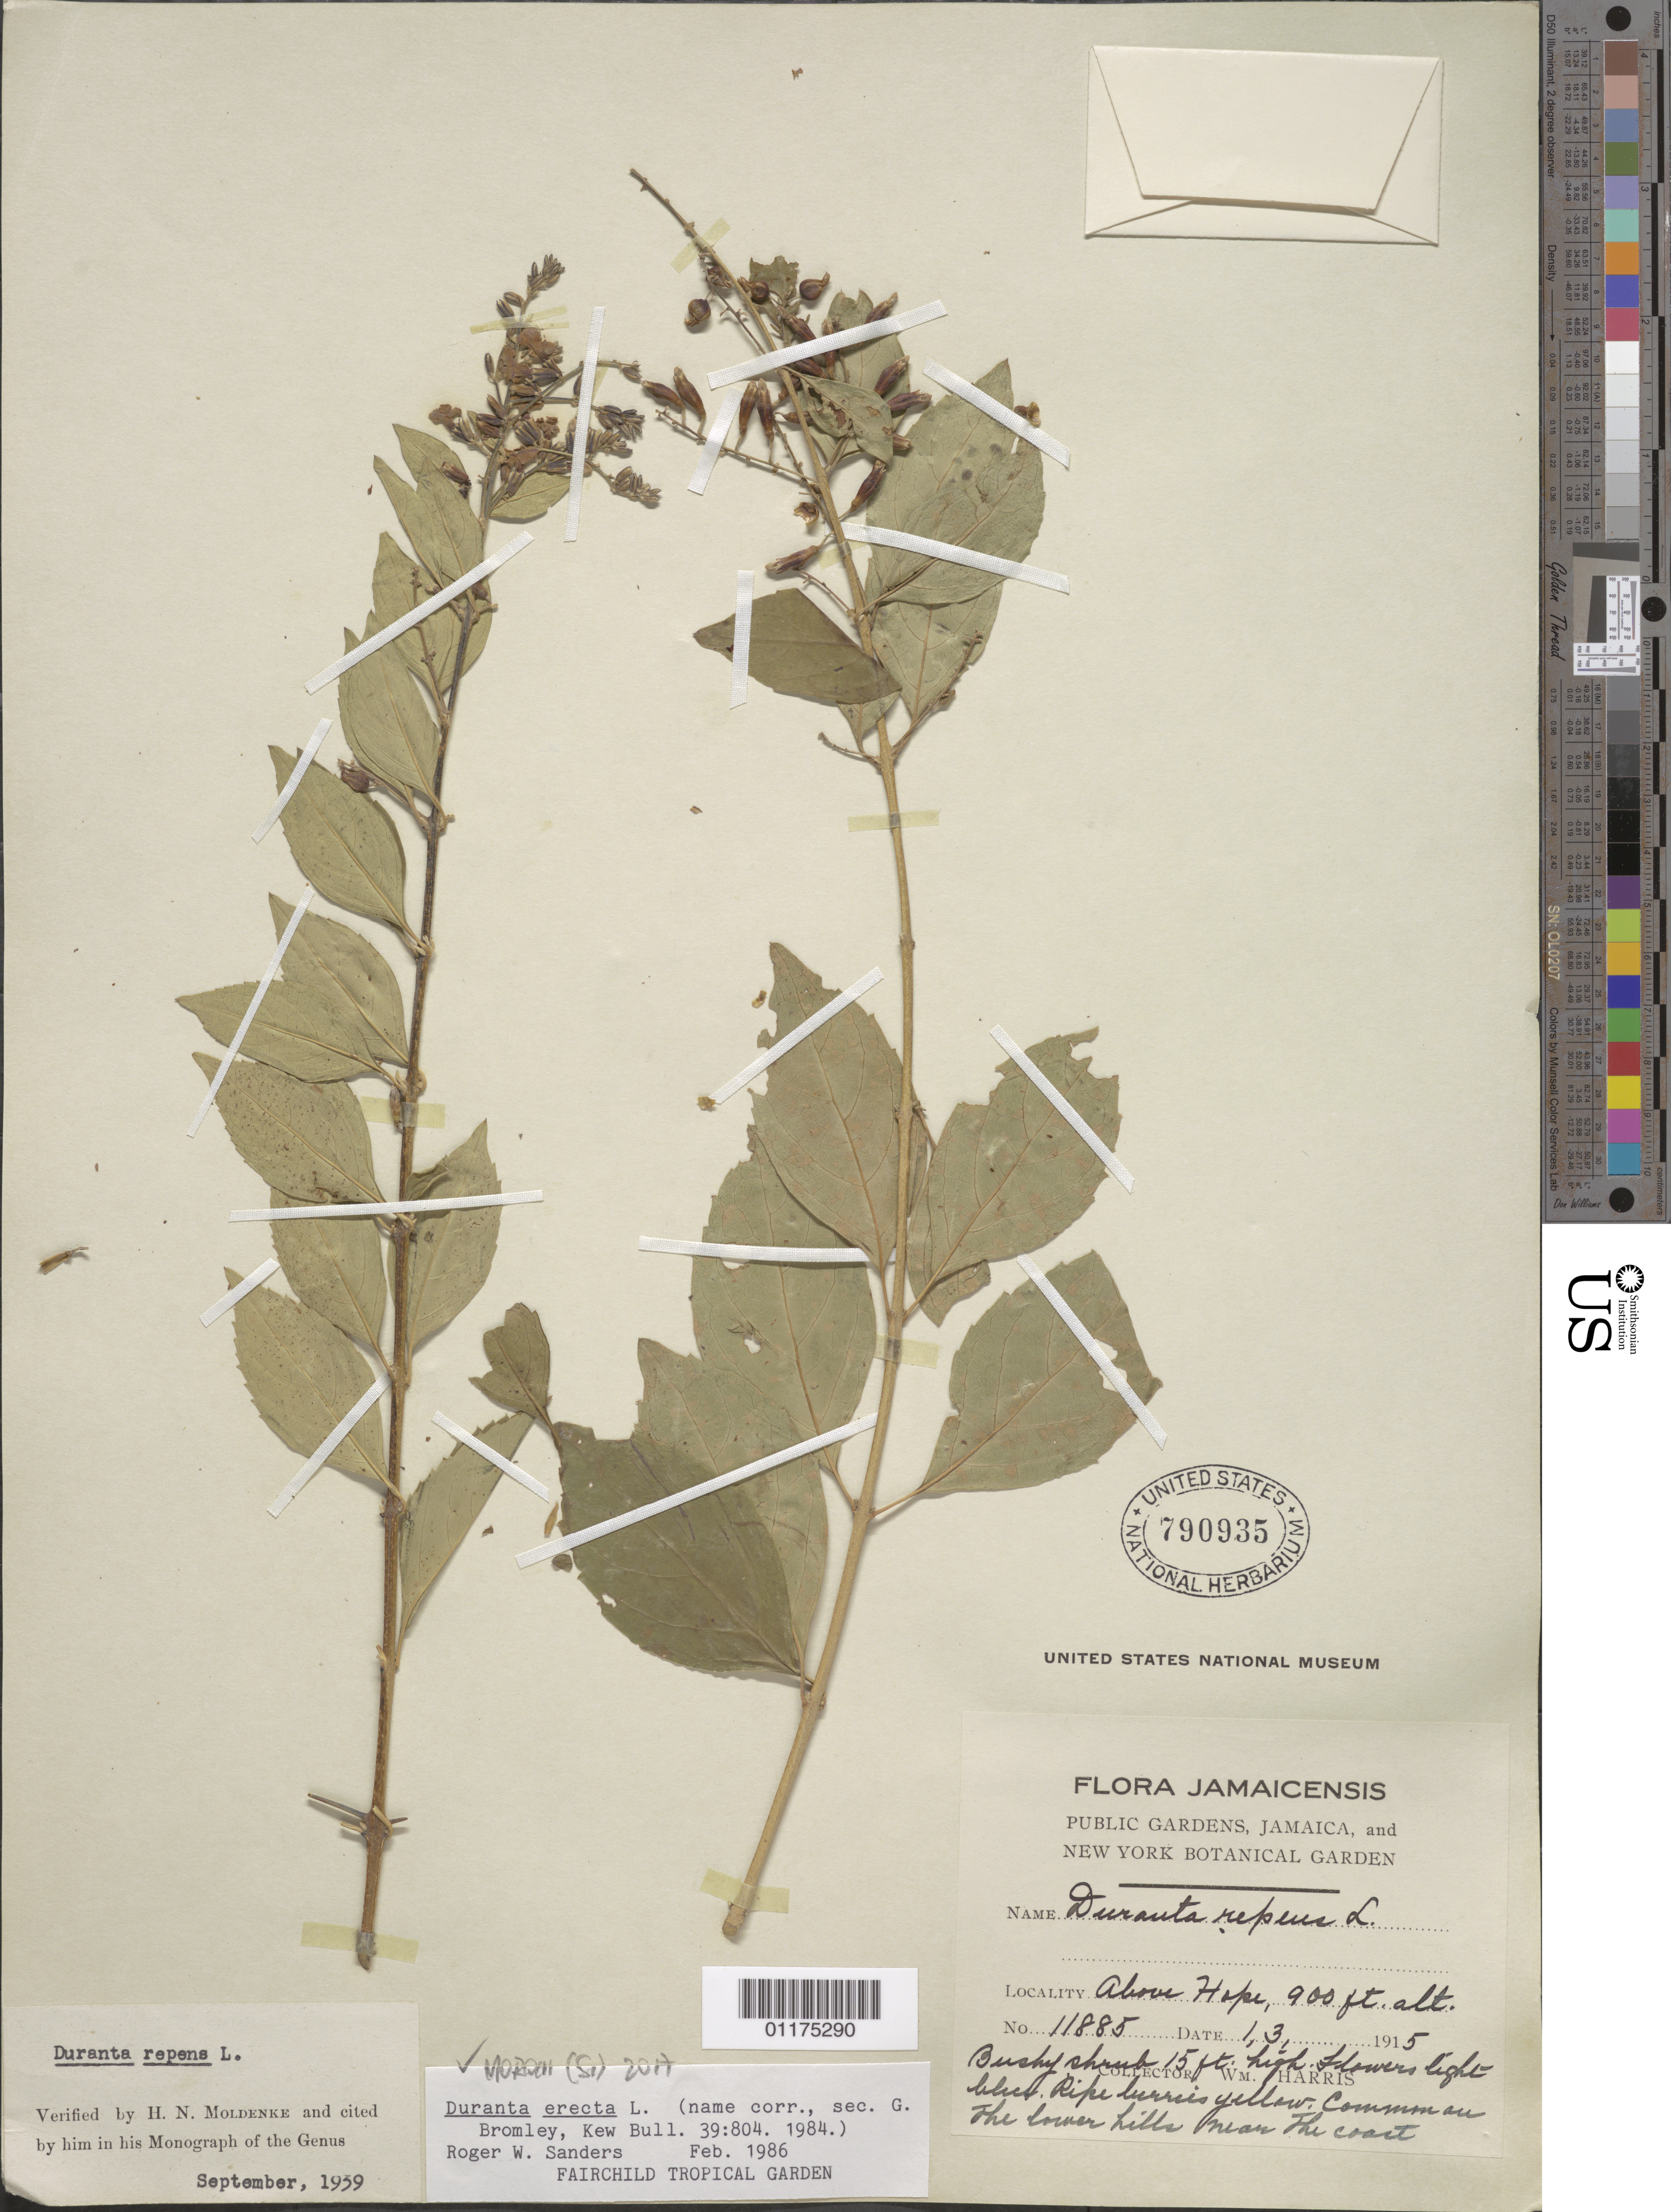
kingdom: Plantae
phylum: Tracheophyta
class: Magnoliopsida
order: Lamiales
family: Verbenaceae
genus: Duranta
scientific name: Duranta erecta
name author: L.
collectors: W. Harris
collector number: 11885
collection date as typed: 01 Mar 1915 or 03 Jan 1915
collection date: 1915-01-03 or 1915-03-01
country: Jamaica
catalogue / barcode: US 790935